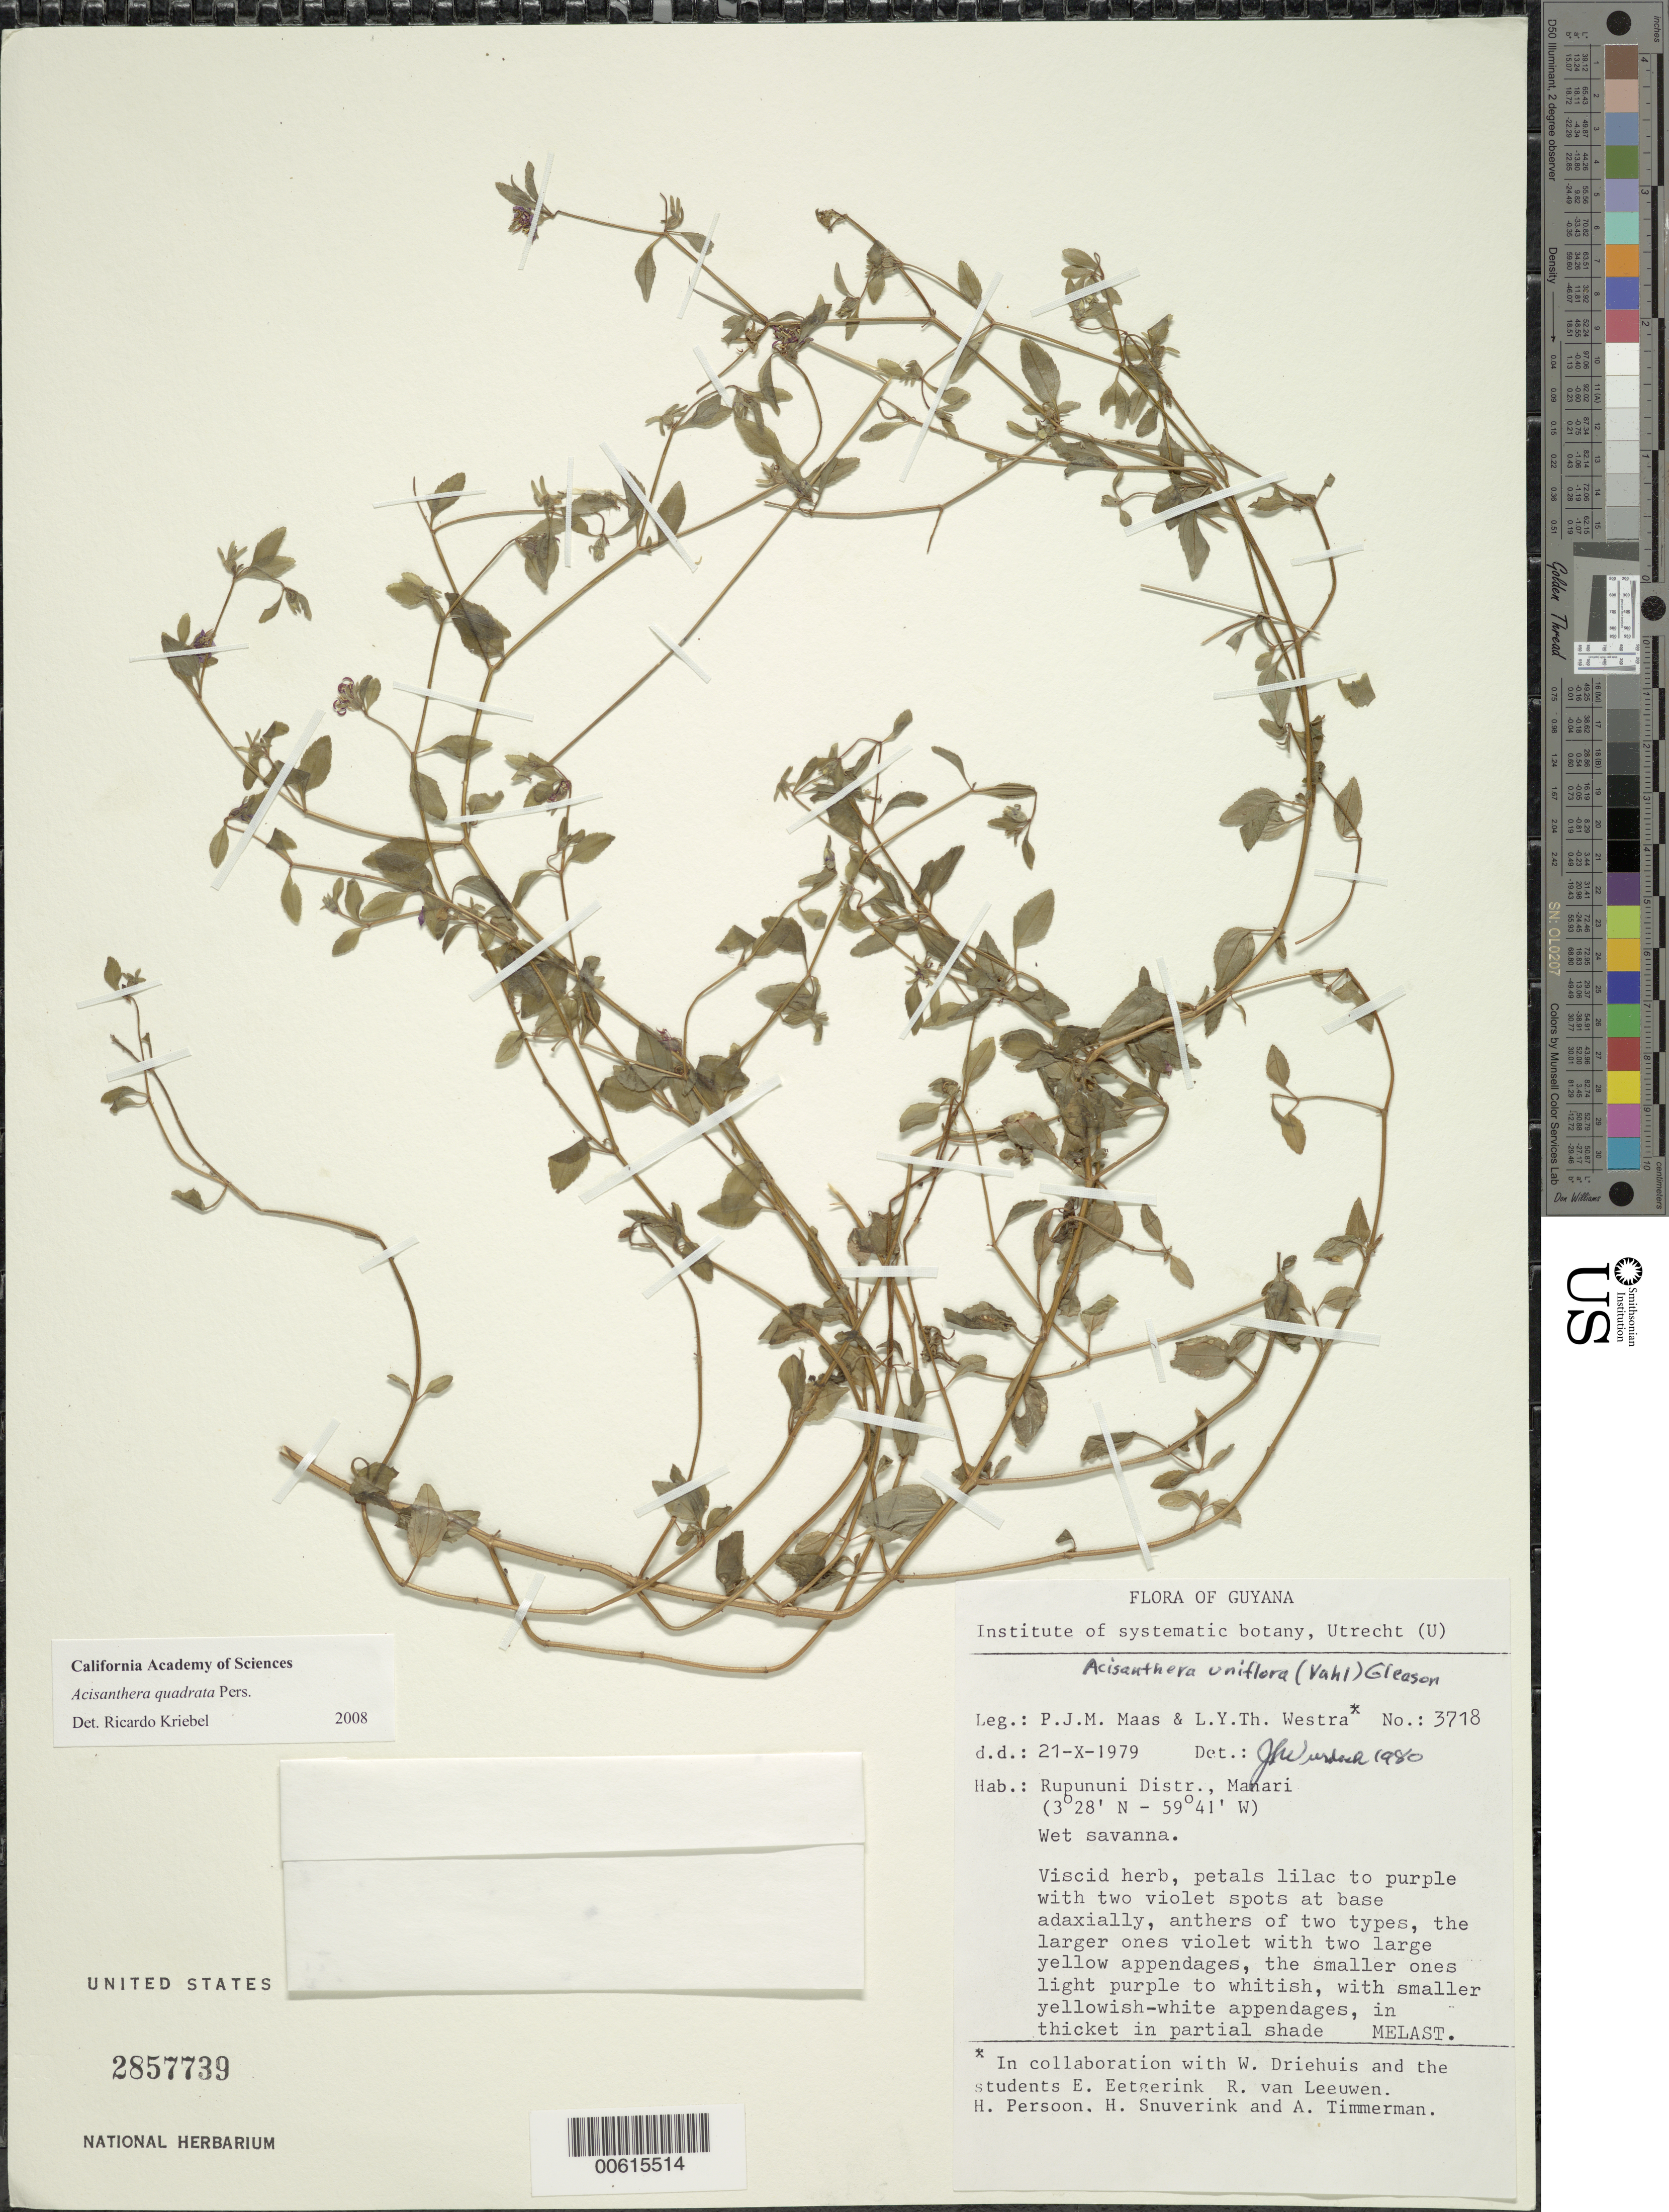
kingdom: Plantae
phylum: Tracheophyta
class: Magnoliopsida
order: Myrtales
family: Melastomataceae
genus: Acisanthera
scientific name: Acisanthera uniflora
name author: (Vahl) Gleason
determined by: Nunes da Silva, Diego, (RB), Jardim Botanico do Rio de Janeiro - Herbario (BRAZIL)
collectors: P. Maas, L. Y. T. Westra, W. Driehuis, E. Eetgerink, R. van Leeuwen, H. Persoon, J. H. Snuverink & A. Timmerman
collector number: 3718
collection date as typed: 21-Oct-79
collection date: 1979-10-21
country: Guyana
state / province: U. Takutu-U. Essequibo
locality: Rupununi Dist., Manari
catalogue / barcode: US 2857739